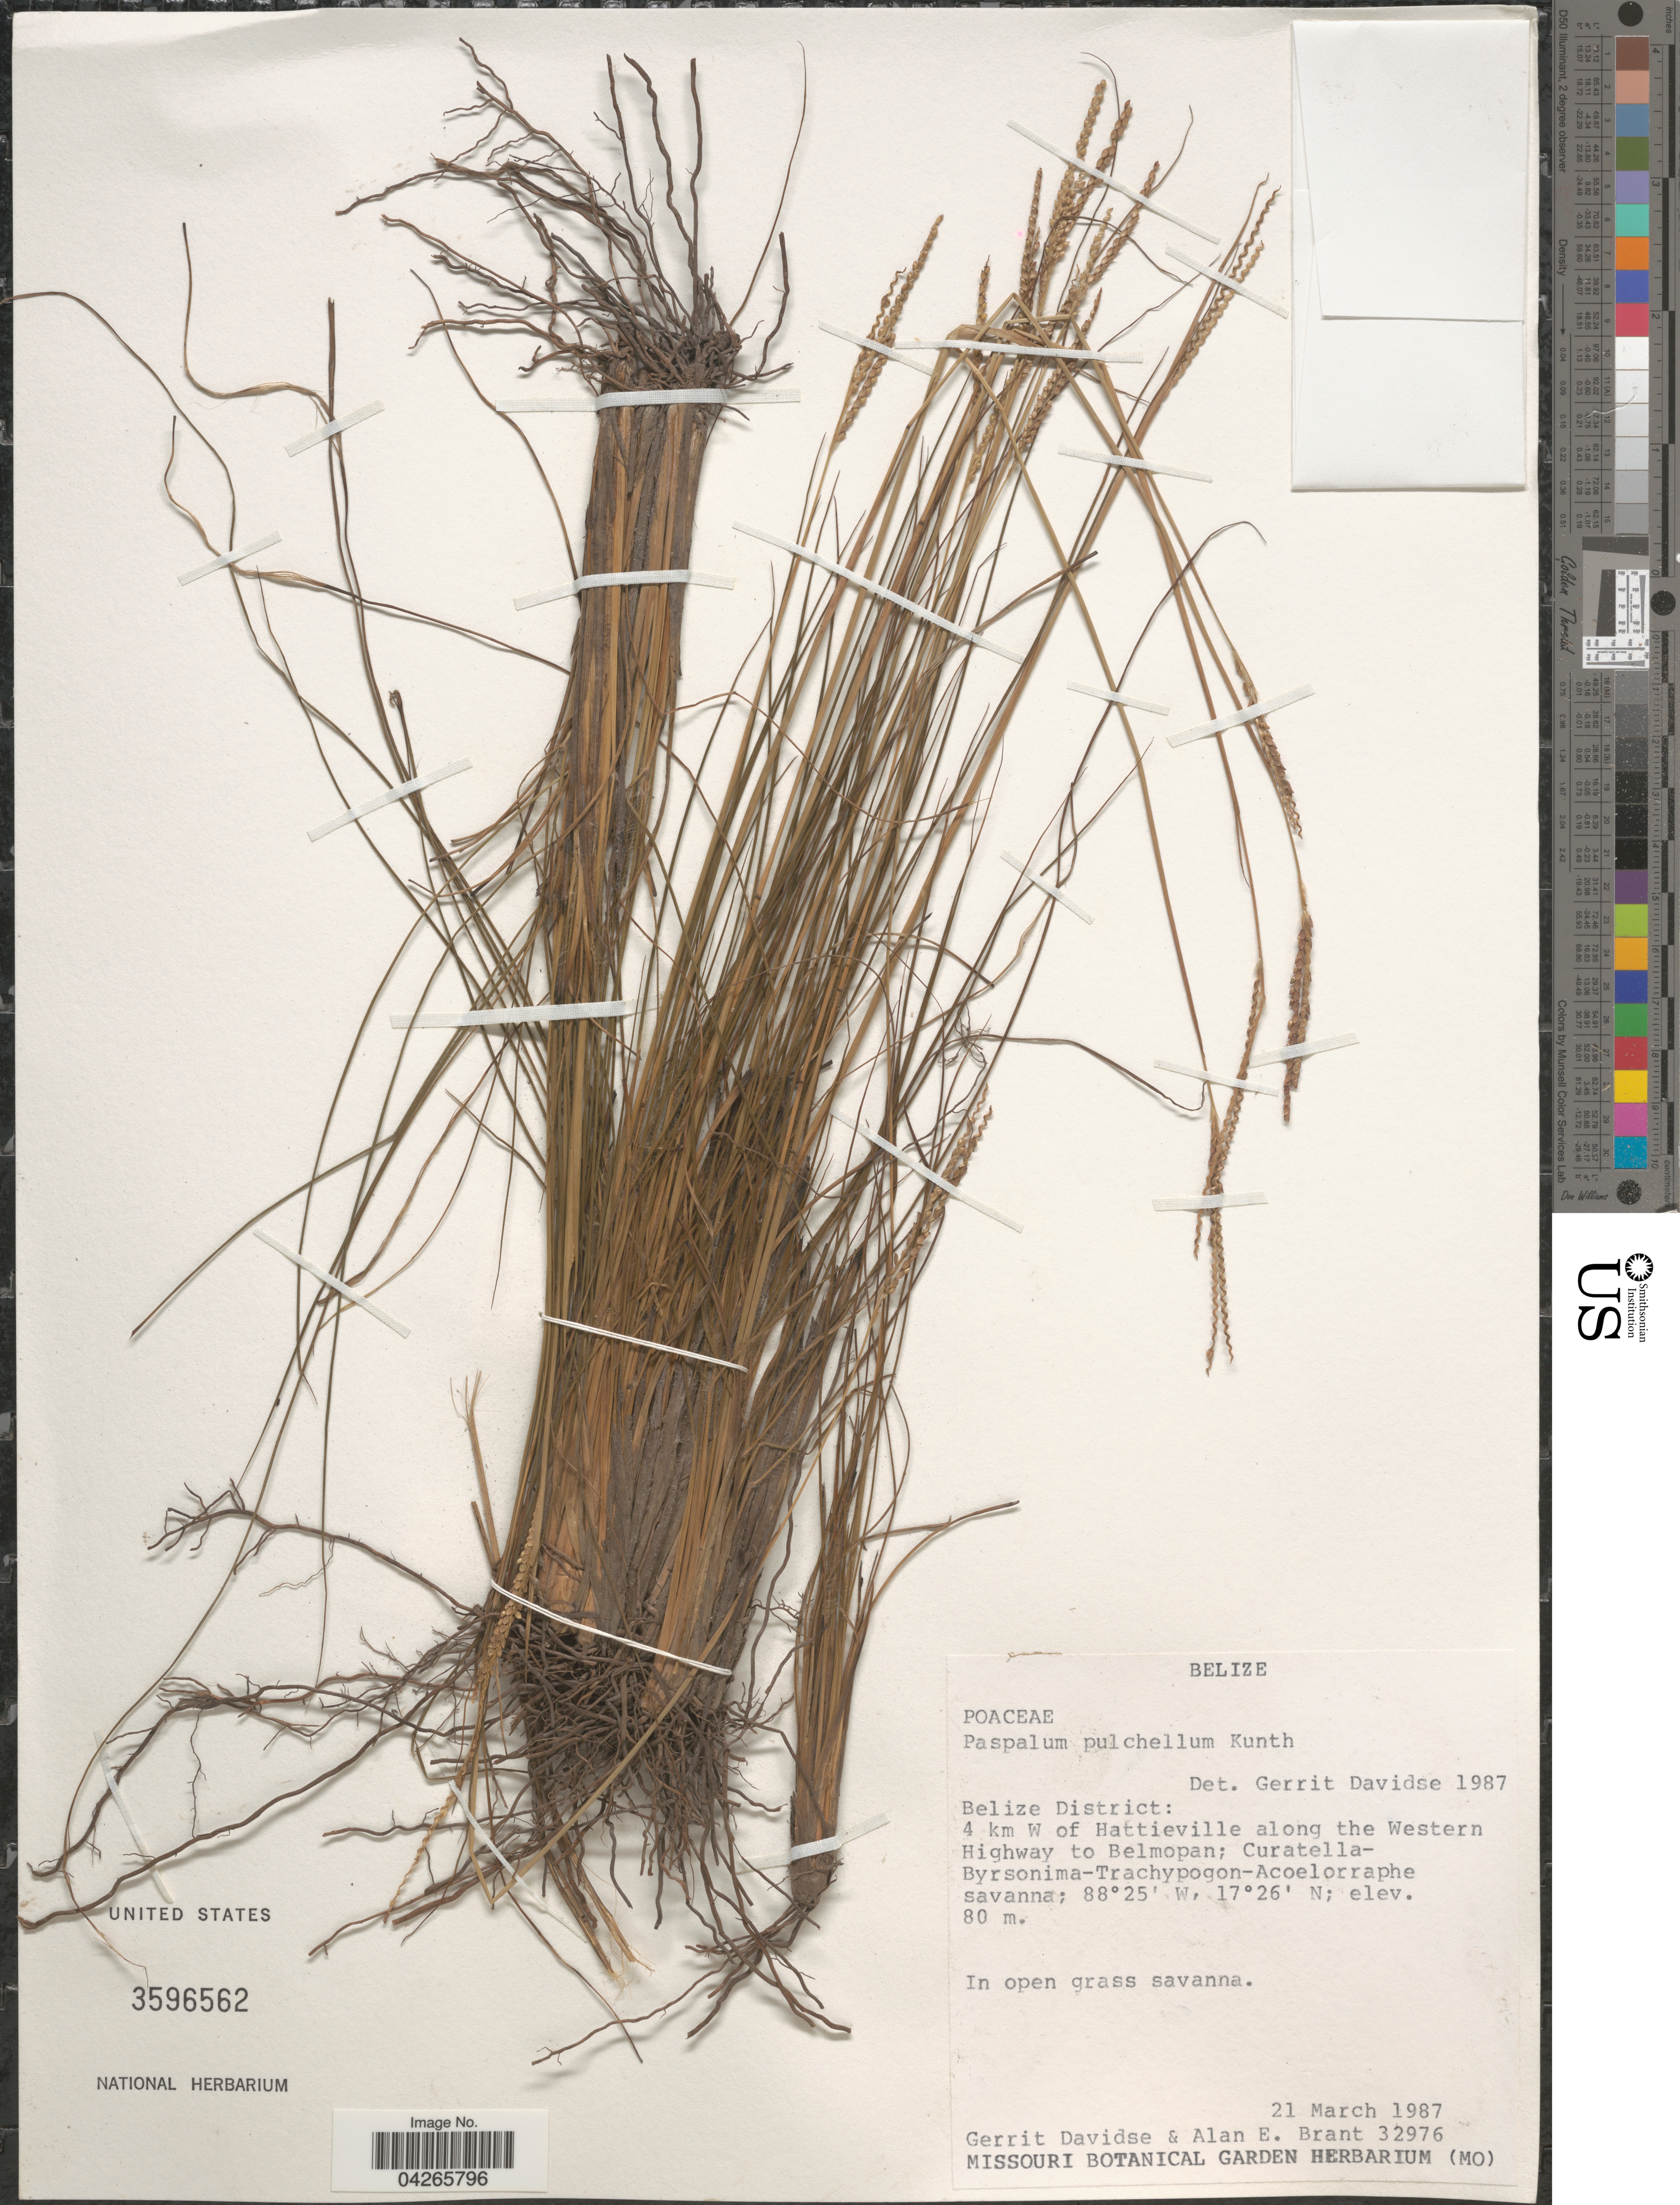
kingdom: Plantae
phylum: Tracheophyta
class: Liliopsida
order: Poales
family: Poaceae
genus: Paspalum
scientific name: Paspalum pulchellum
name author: Kunth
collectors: G. Davidse & A. Brant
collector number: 32976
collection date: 1987-03-21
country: Belize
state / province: Belize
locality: Belize District: 4 km W of Hattieville along the Western Highway to Belmopan.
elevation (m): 80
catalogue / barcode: US 3596562